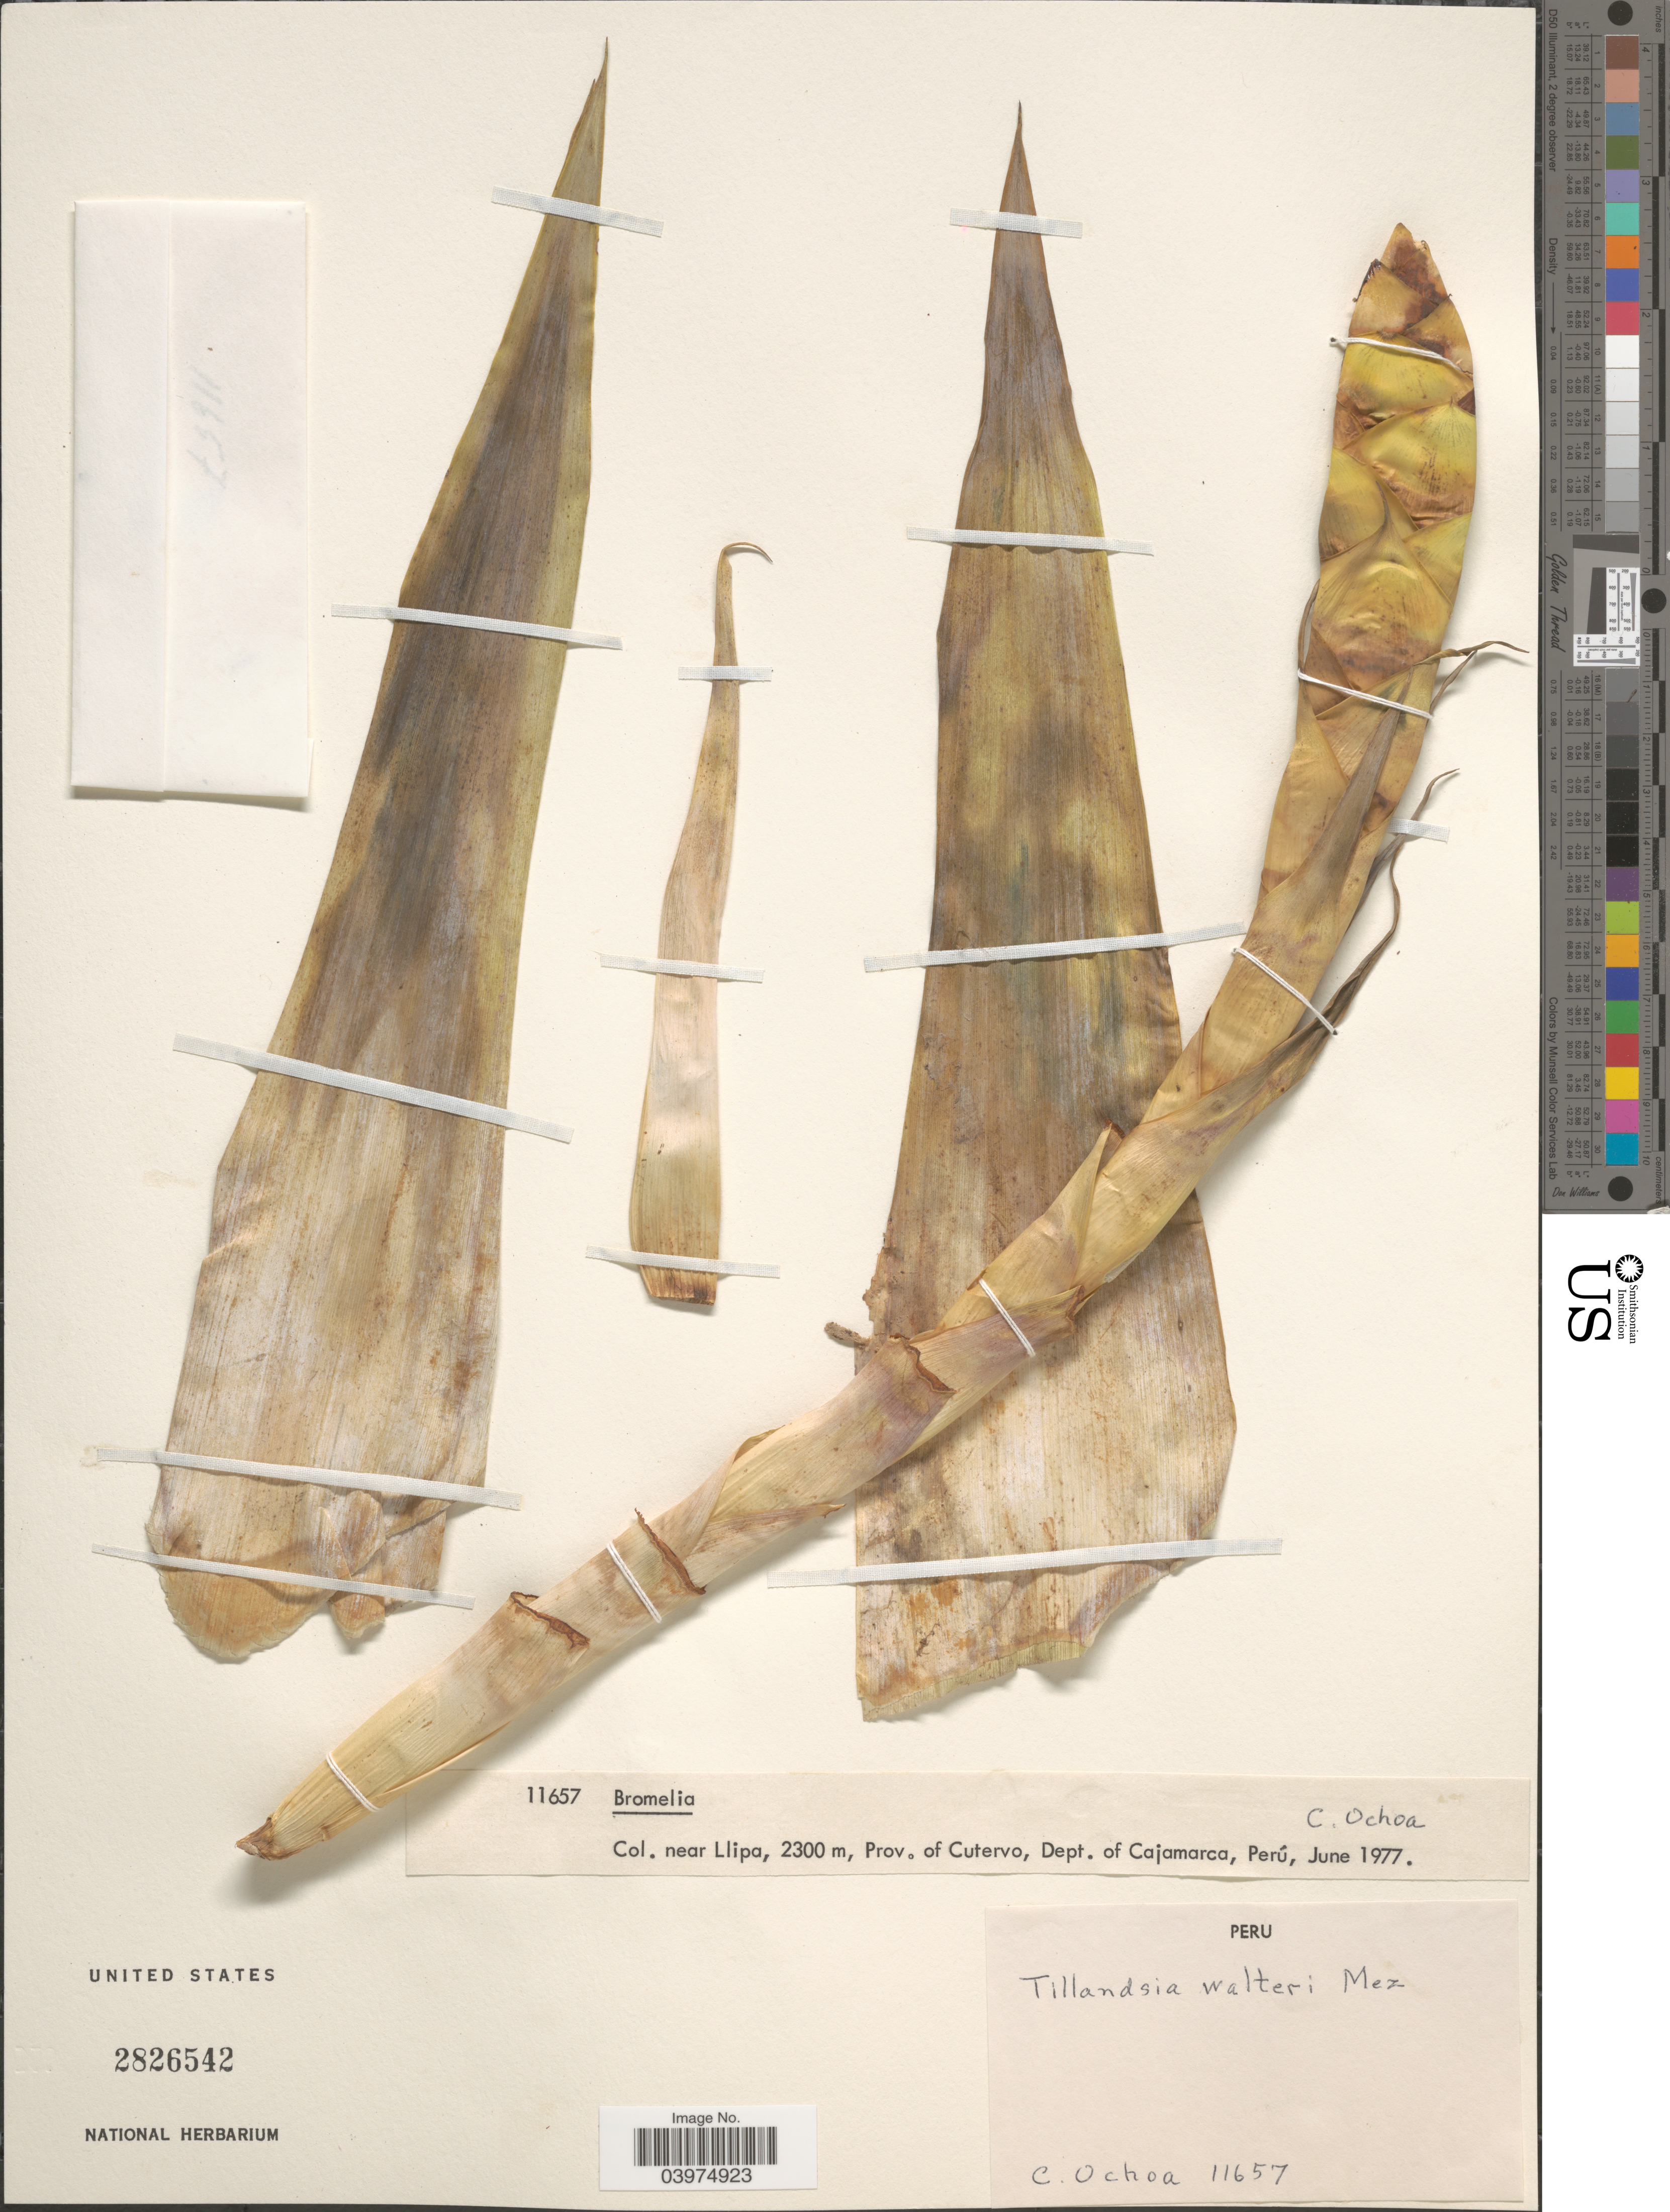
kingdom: Plantae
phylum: Tracheophyta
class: Liliopsida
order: Poales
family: Bromeliaceae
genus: Tillandsia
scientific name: Tillandsia walteri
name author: Mez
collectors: C. Ochoa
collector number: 11657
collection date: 1977-06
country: Peru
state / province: Cajamarca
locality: Near Llipa, Prov. of Cutervo, Dept. of Cajamarca.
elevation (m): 2300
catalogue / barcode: US 2826542